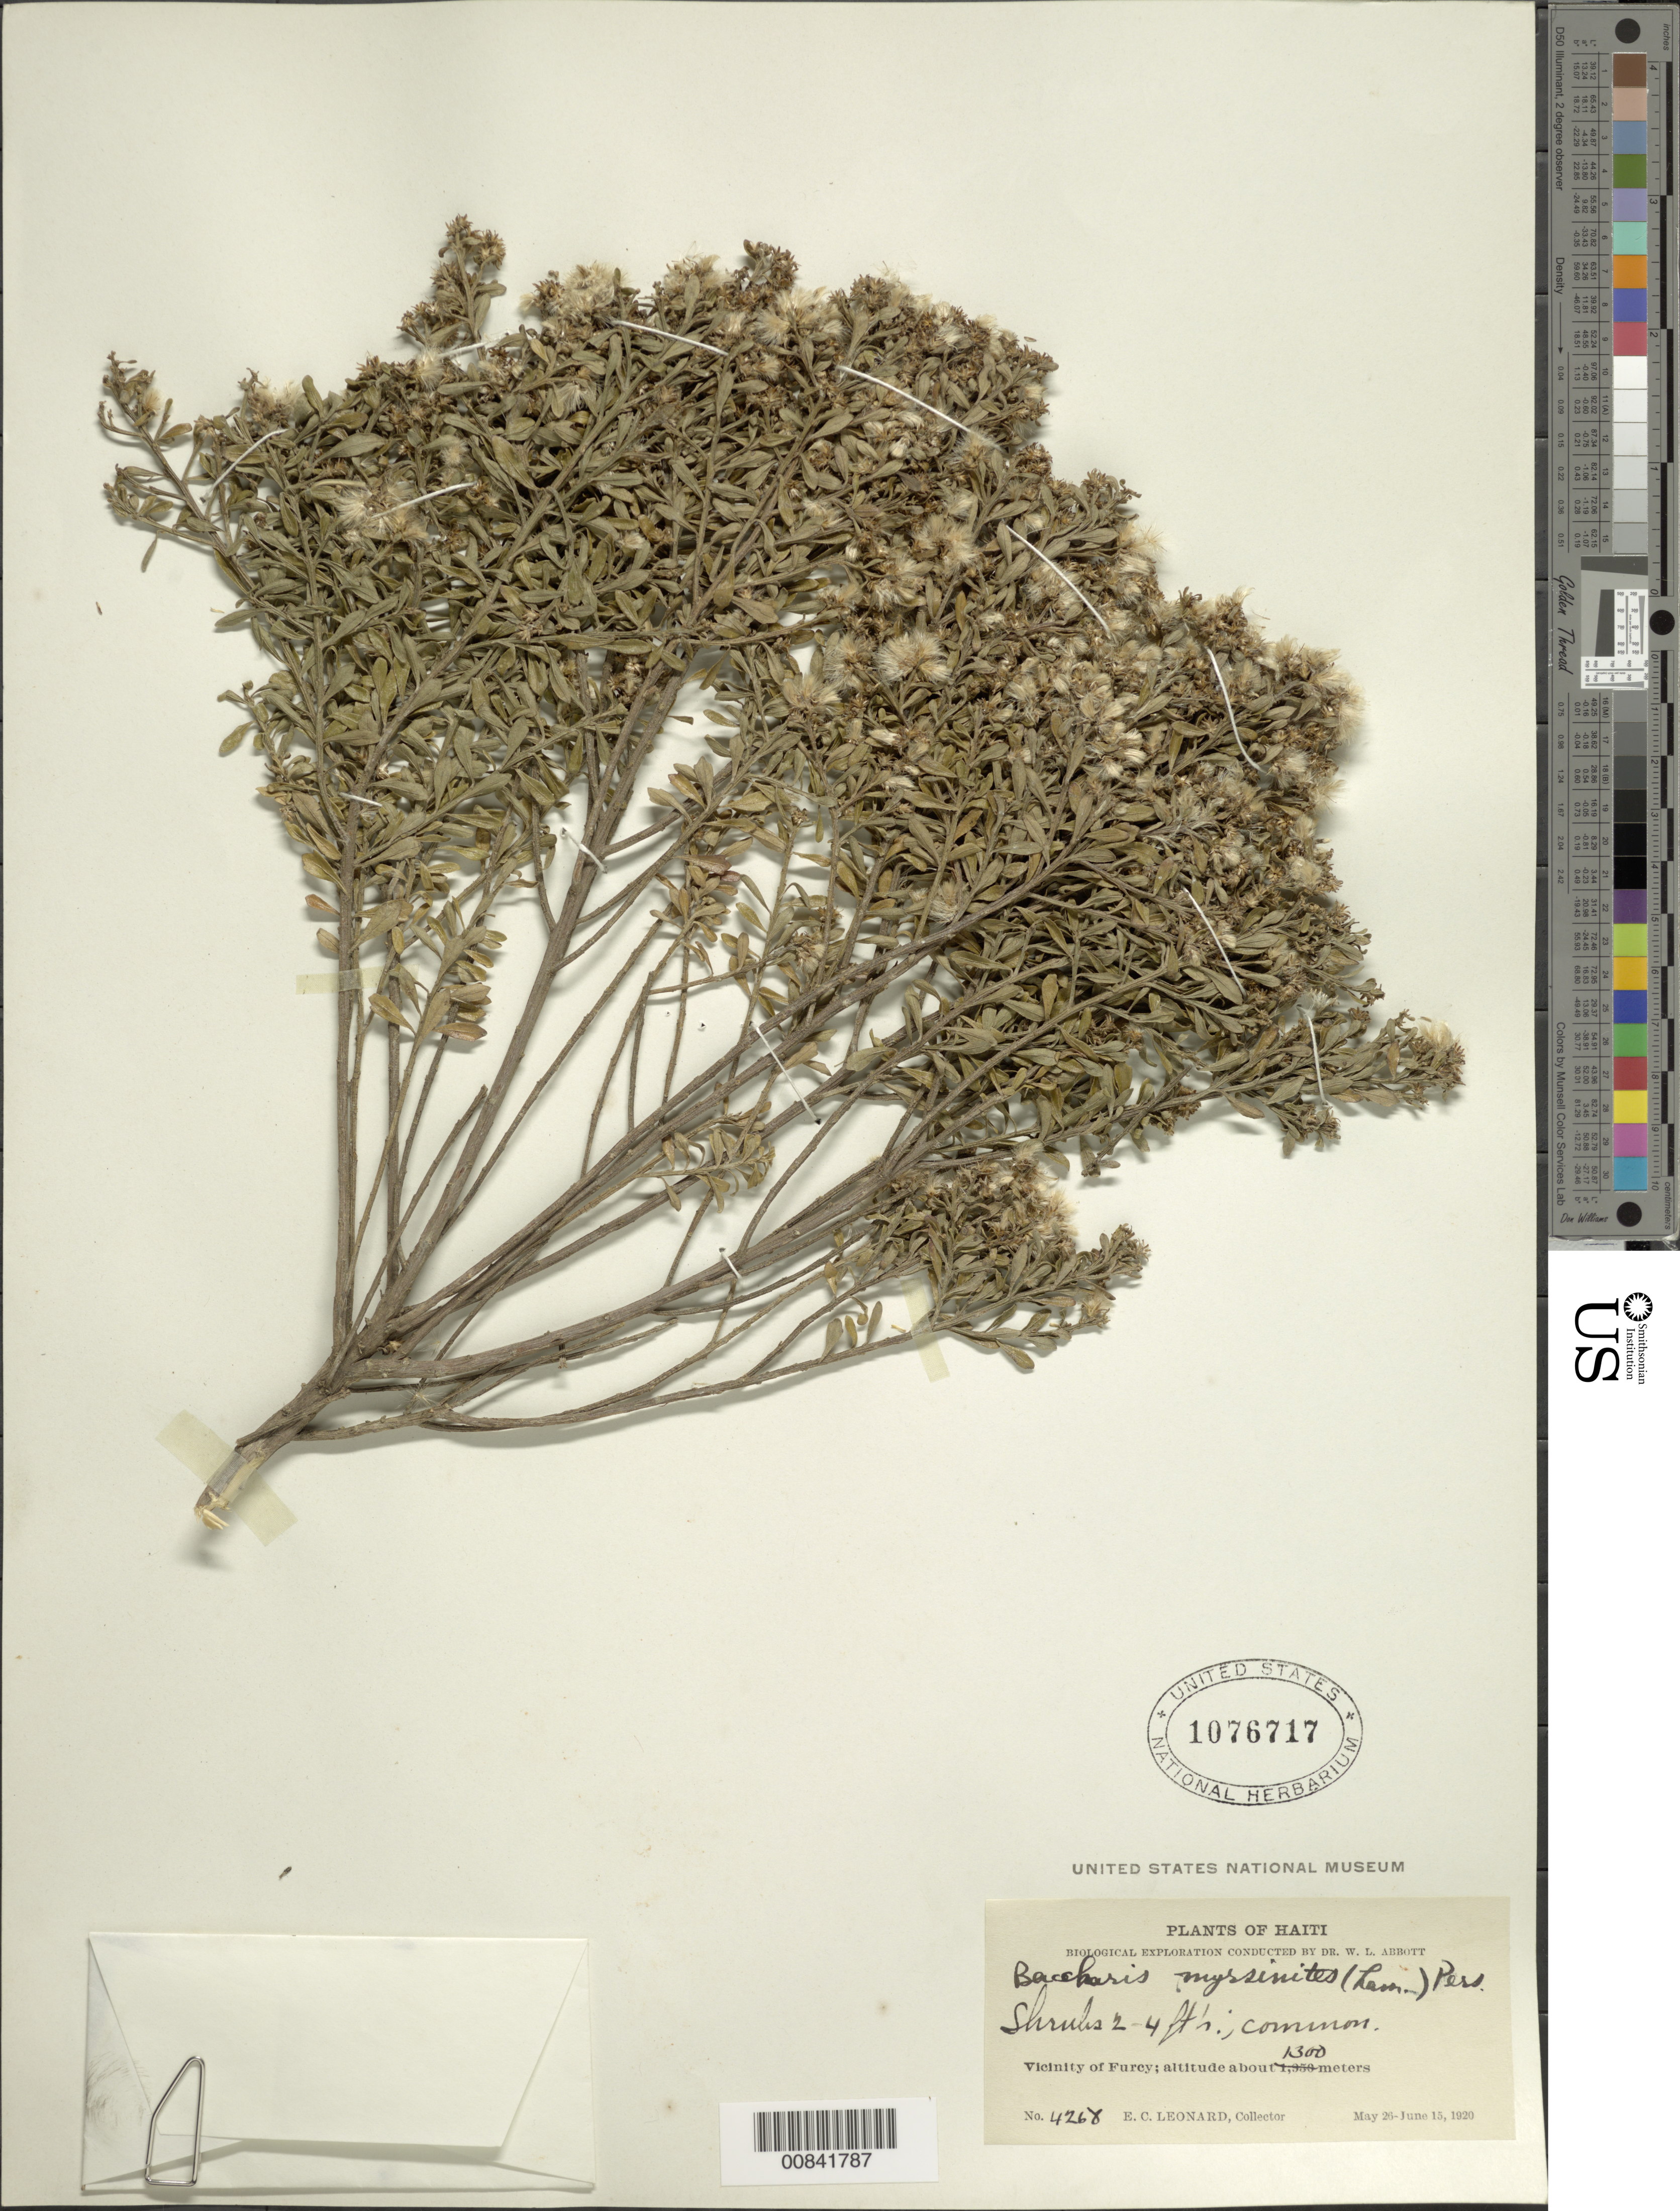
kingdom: Plantae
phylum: Tracheophyta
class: Magnoliopsida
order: Asterales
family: Asteraceae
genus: Baccharis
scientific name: Baccharis myrsinites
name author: Pers.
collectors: E. C. Leonard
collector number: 4268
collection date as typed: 26 May 1920 to 15 Jun 1920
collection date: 1920-05-26/1920-06-15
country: Haiti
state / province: Ouest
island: Hispaniola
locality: Vicinity of Furcy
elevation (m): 1300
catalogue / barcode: US 1076717